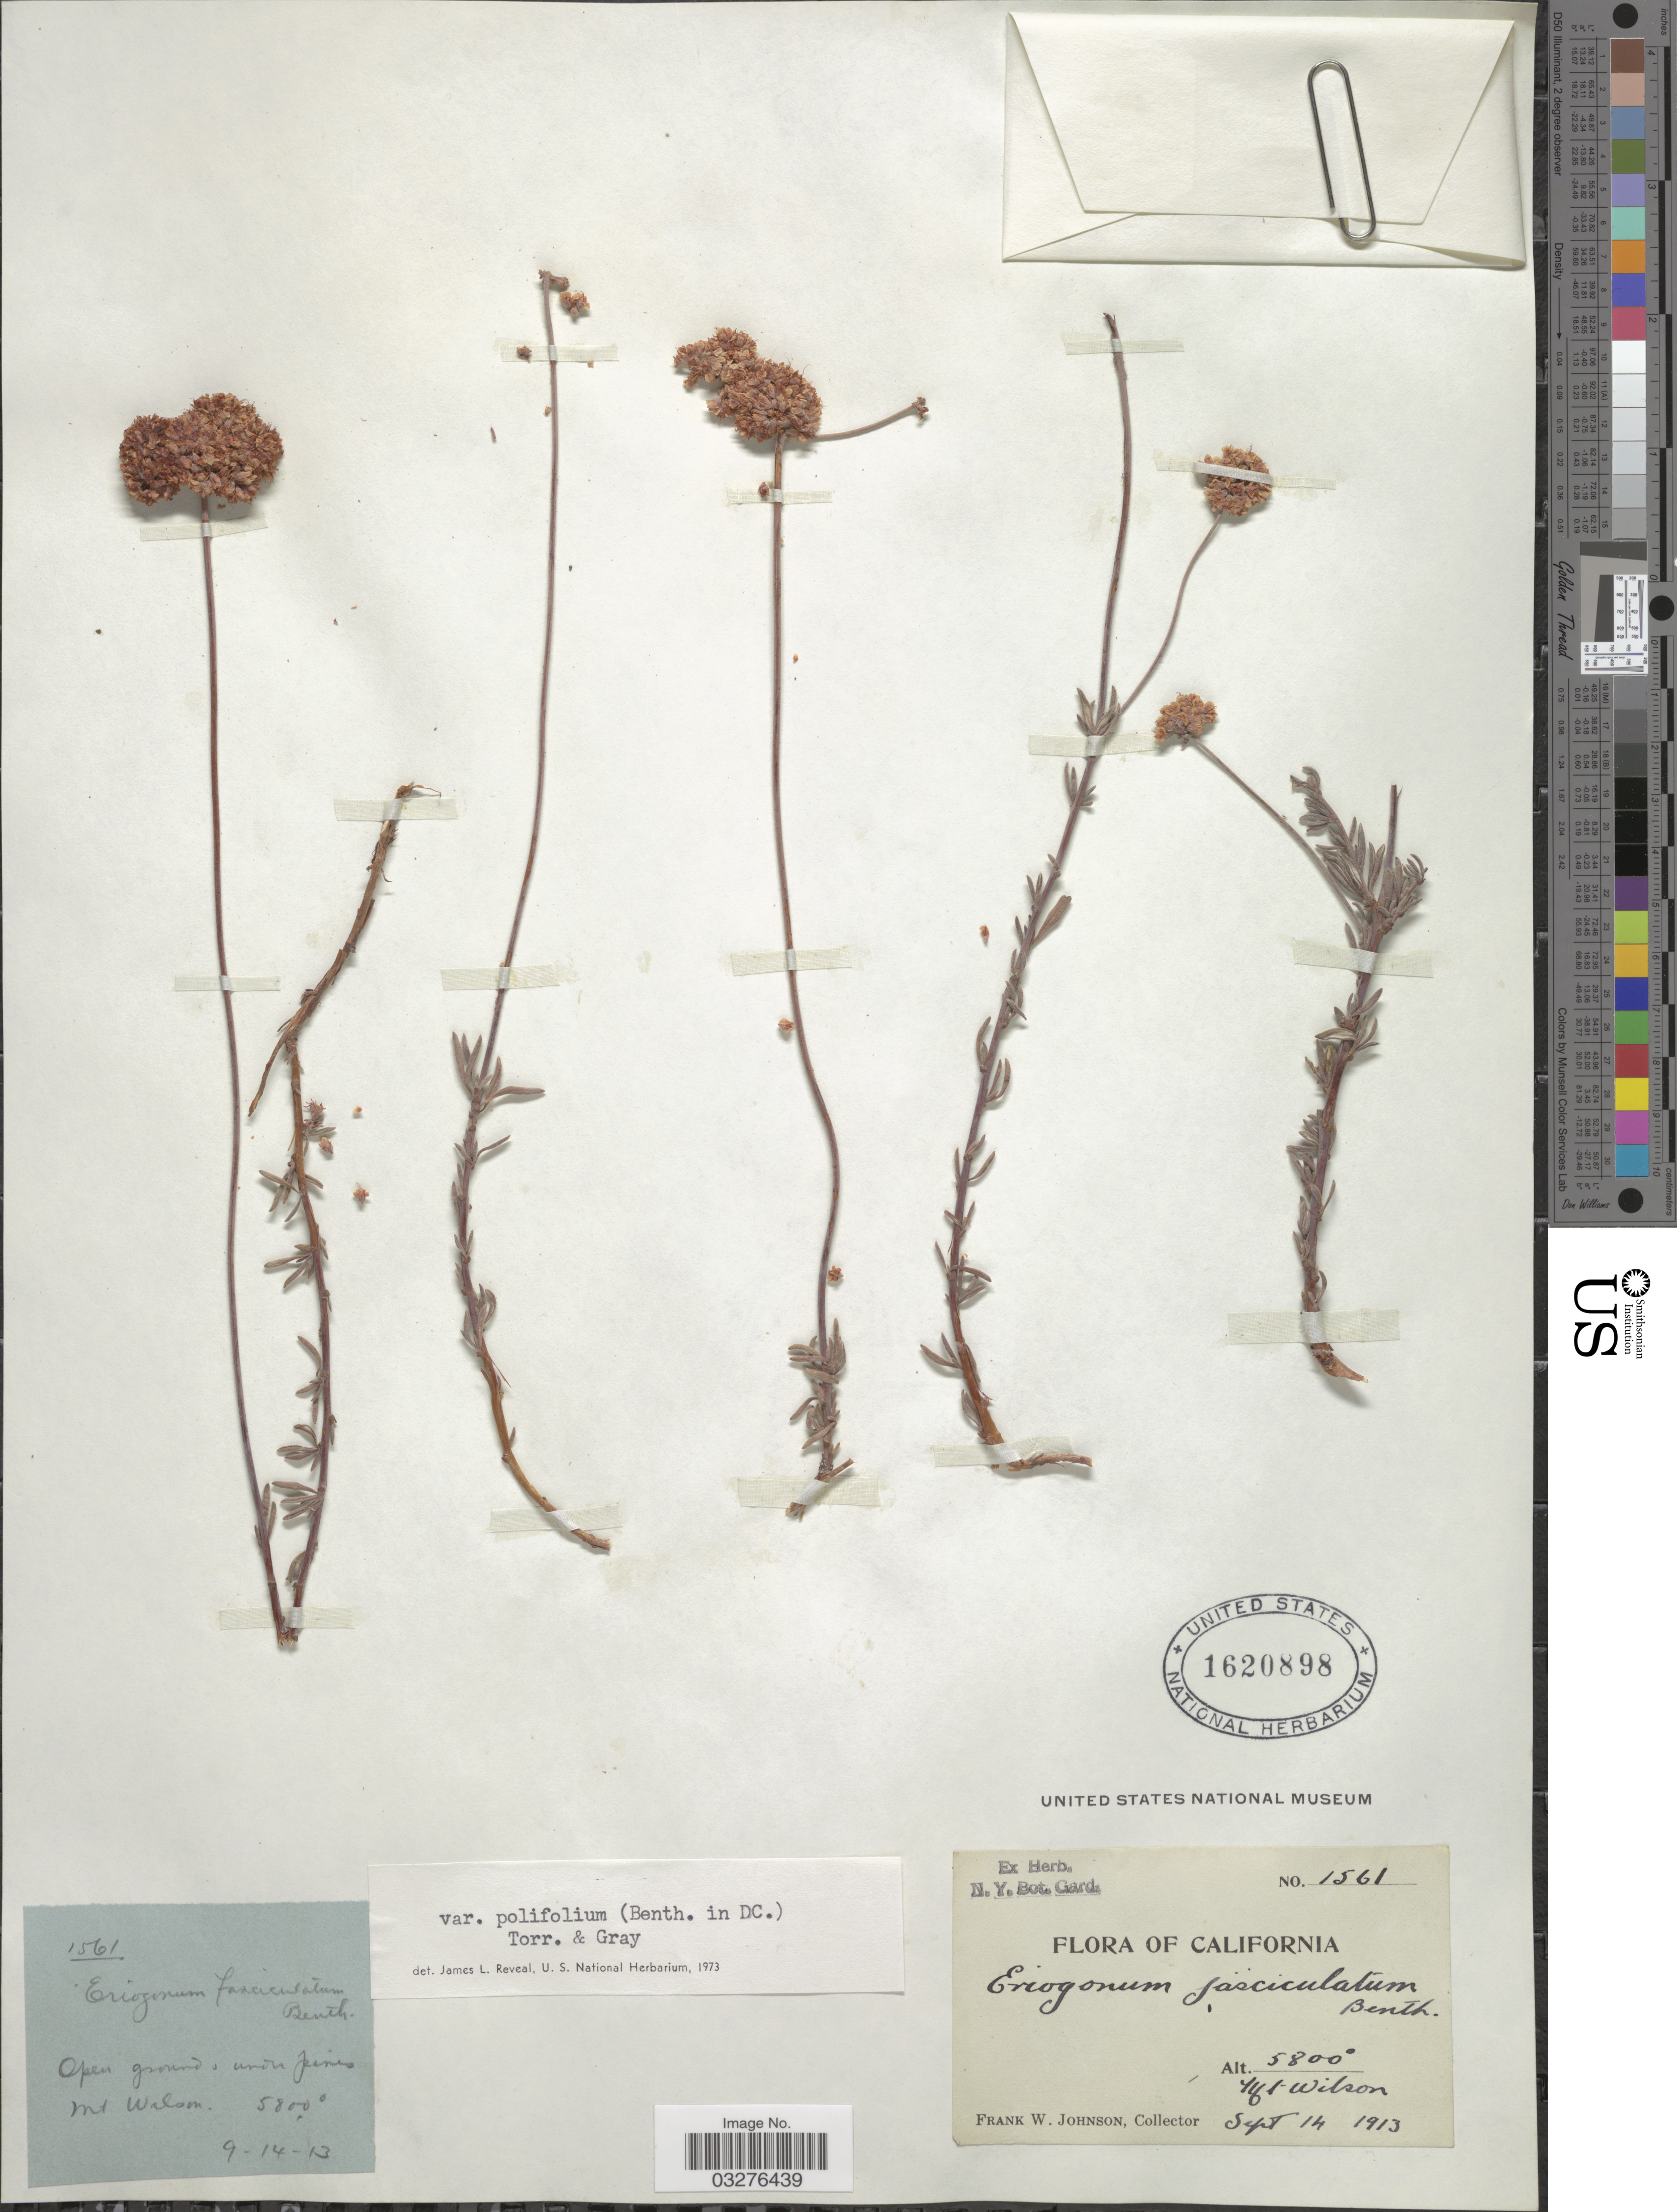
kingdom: Plantae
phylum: Tracheophyta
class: Magnoliopsida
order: Caryophyllales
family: Polygonaceae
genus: Eriogonum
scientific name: Eriogonum fasciculatum var. polifolium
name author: (Benth.) Torr. & A. Gray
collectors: F. W. Johnson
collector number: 1561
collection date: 1913-09-14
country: United States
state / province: California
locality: Mt. Wilson.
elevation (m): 1768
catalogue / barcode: US 1620898